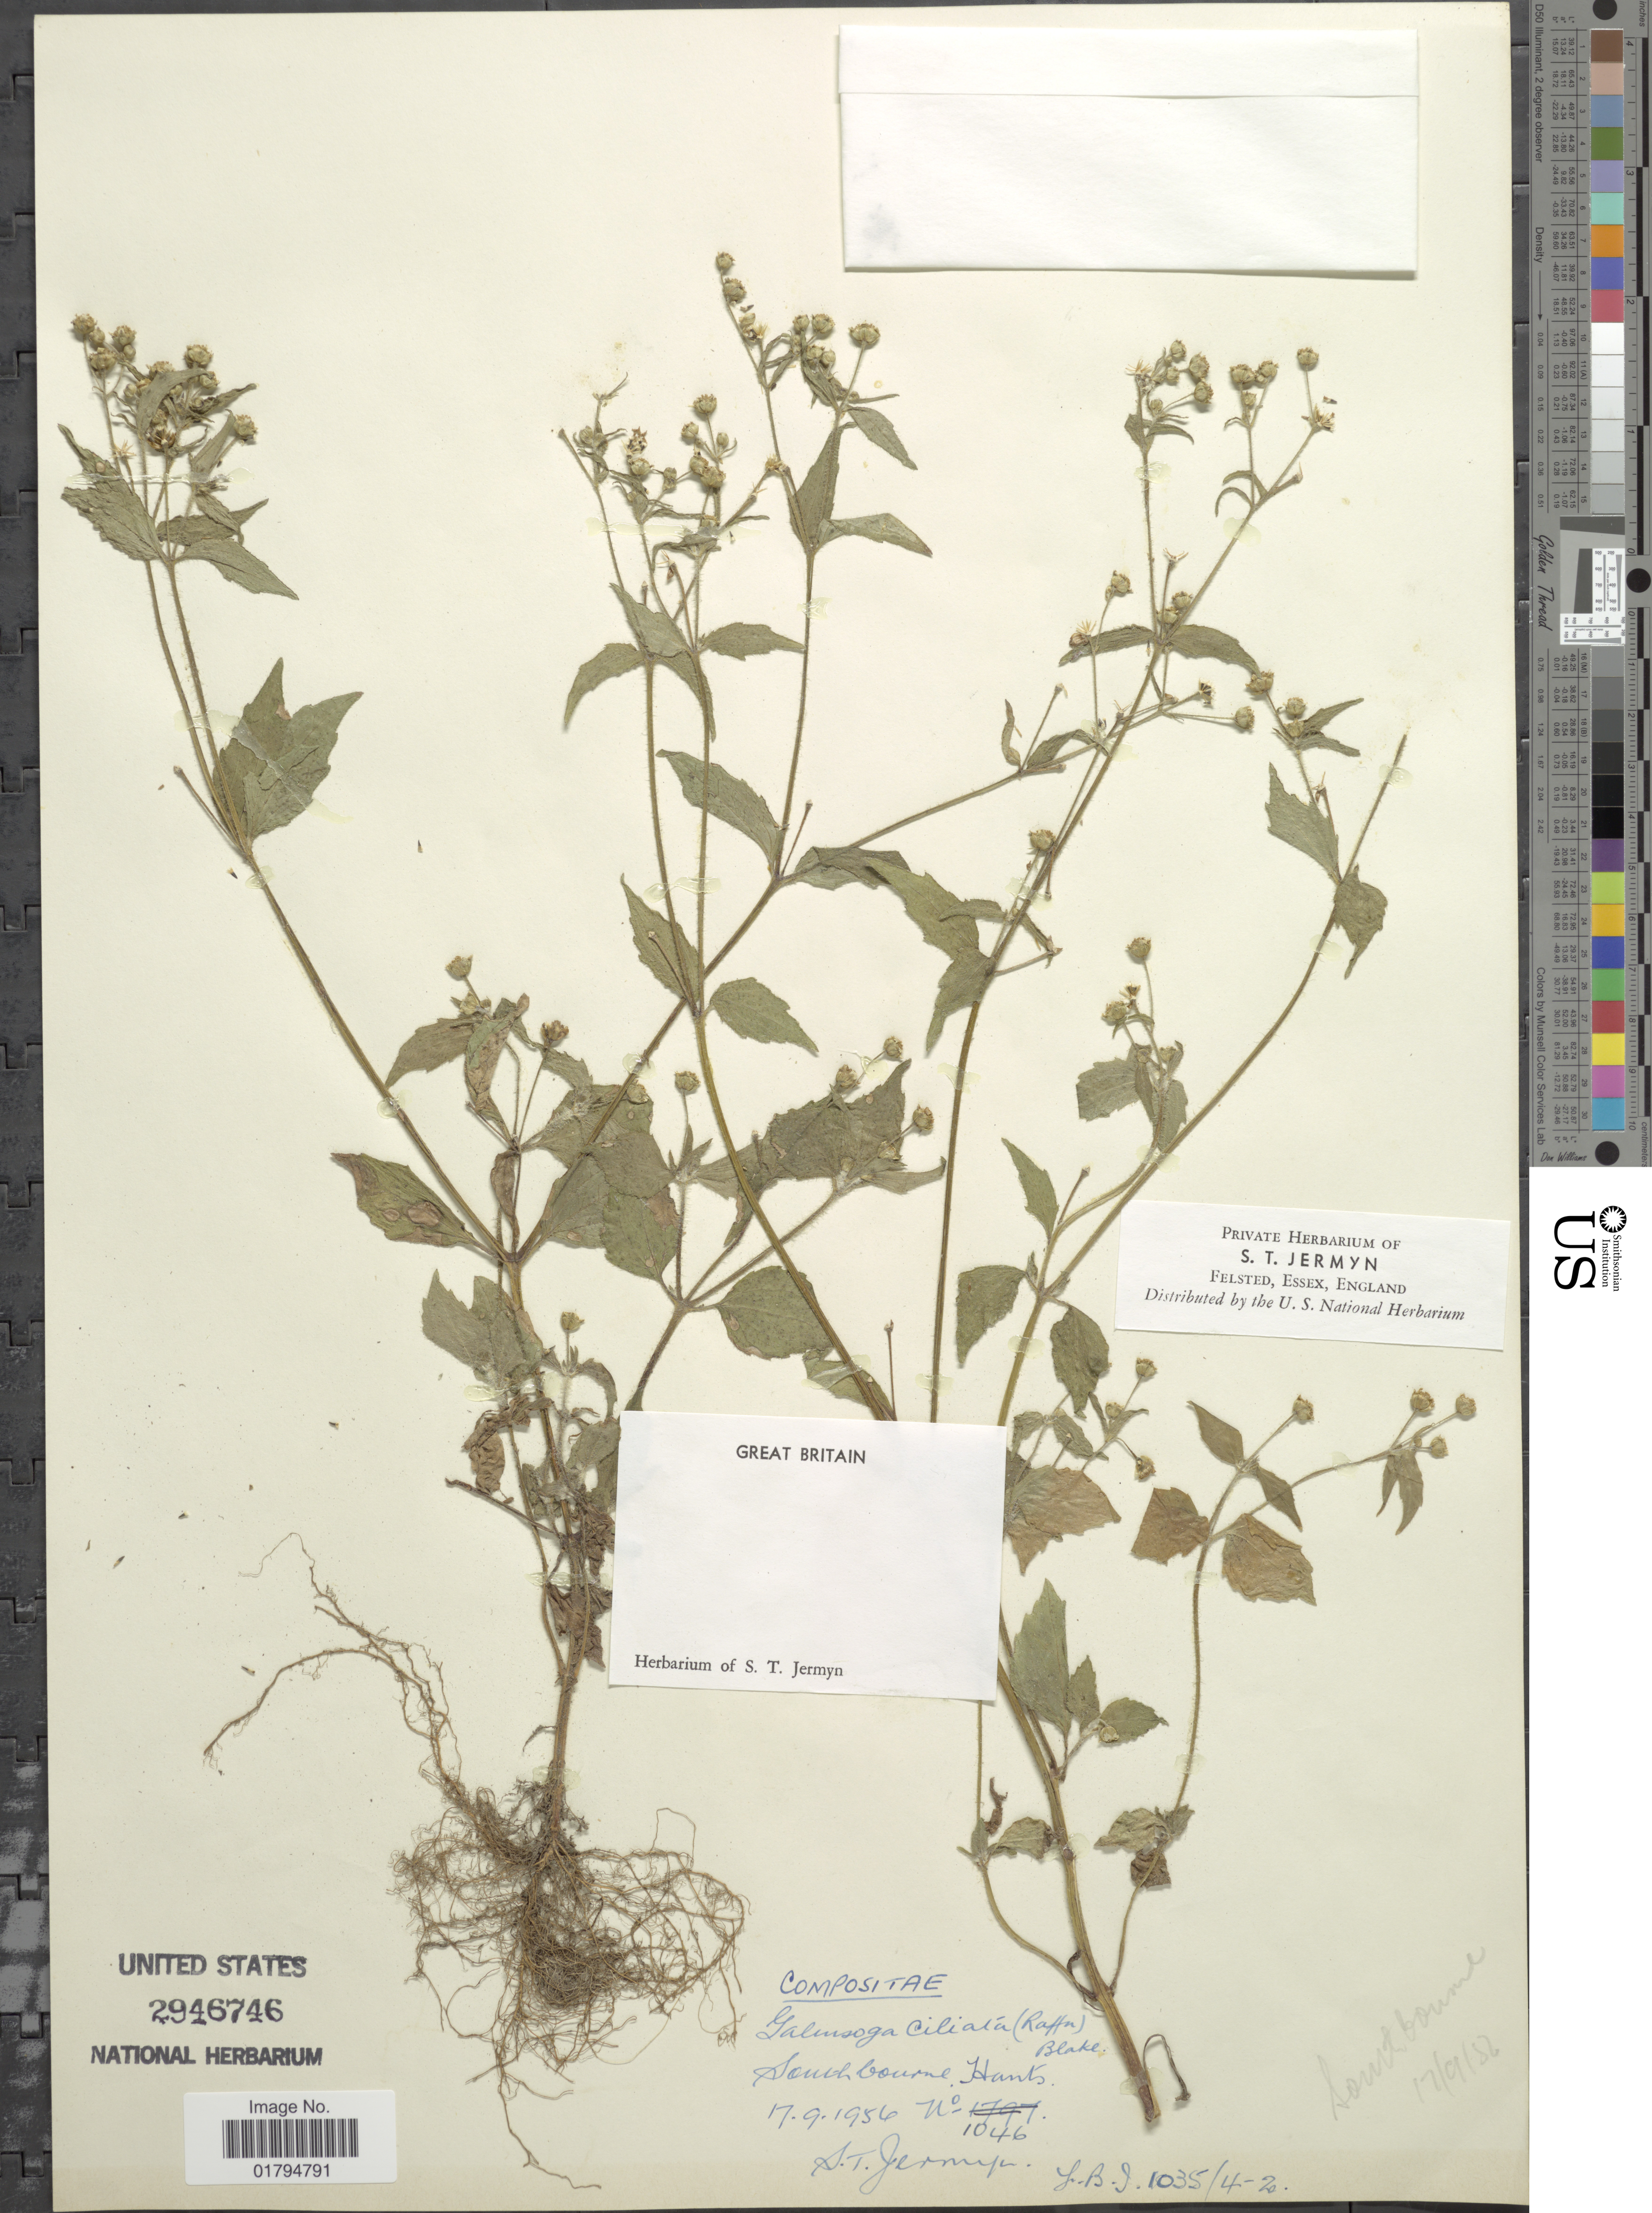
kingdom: Plantae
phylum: Tracheophyta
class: Magnoliopsida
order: Asterales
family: Asteraceae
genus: Galinsoga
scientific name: Galinsoga parviflora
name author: Cav.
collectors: S. Jermyn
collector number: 1046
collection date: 1956-09-17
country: United Kingdom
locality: Great Britain, Southbourne, Hants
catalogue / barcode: US 2946746